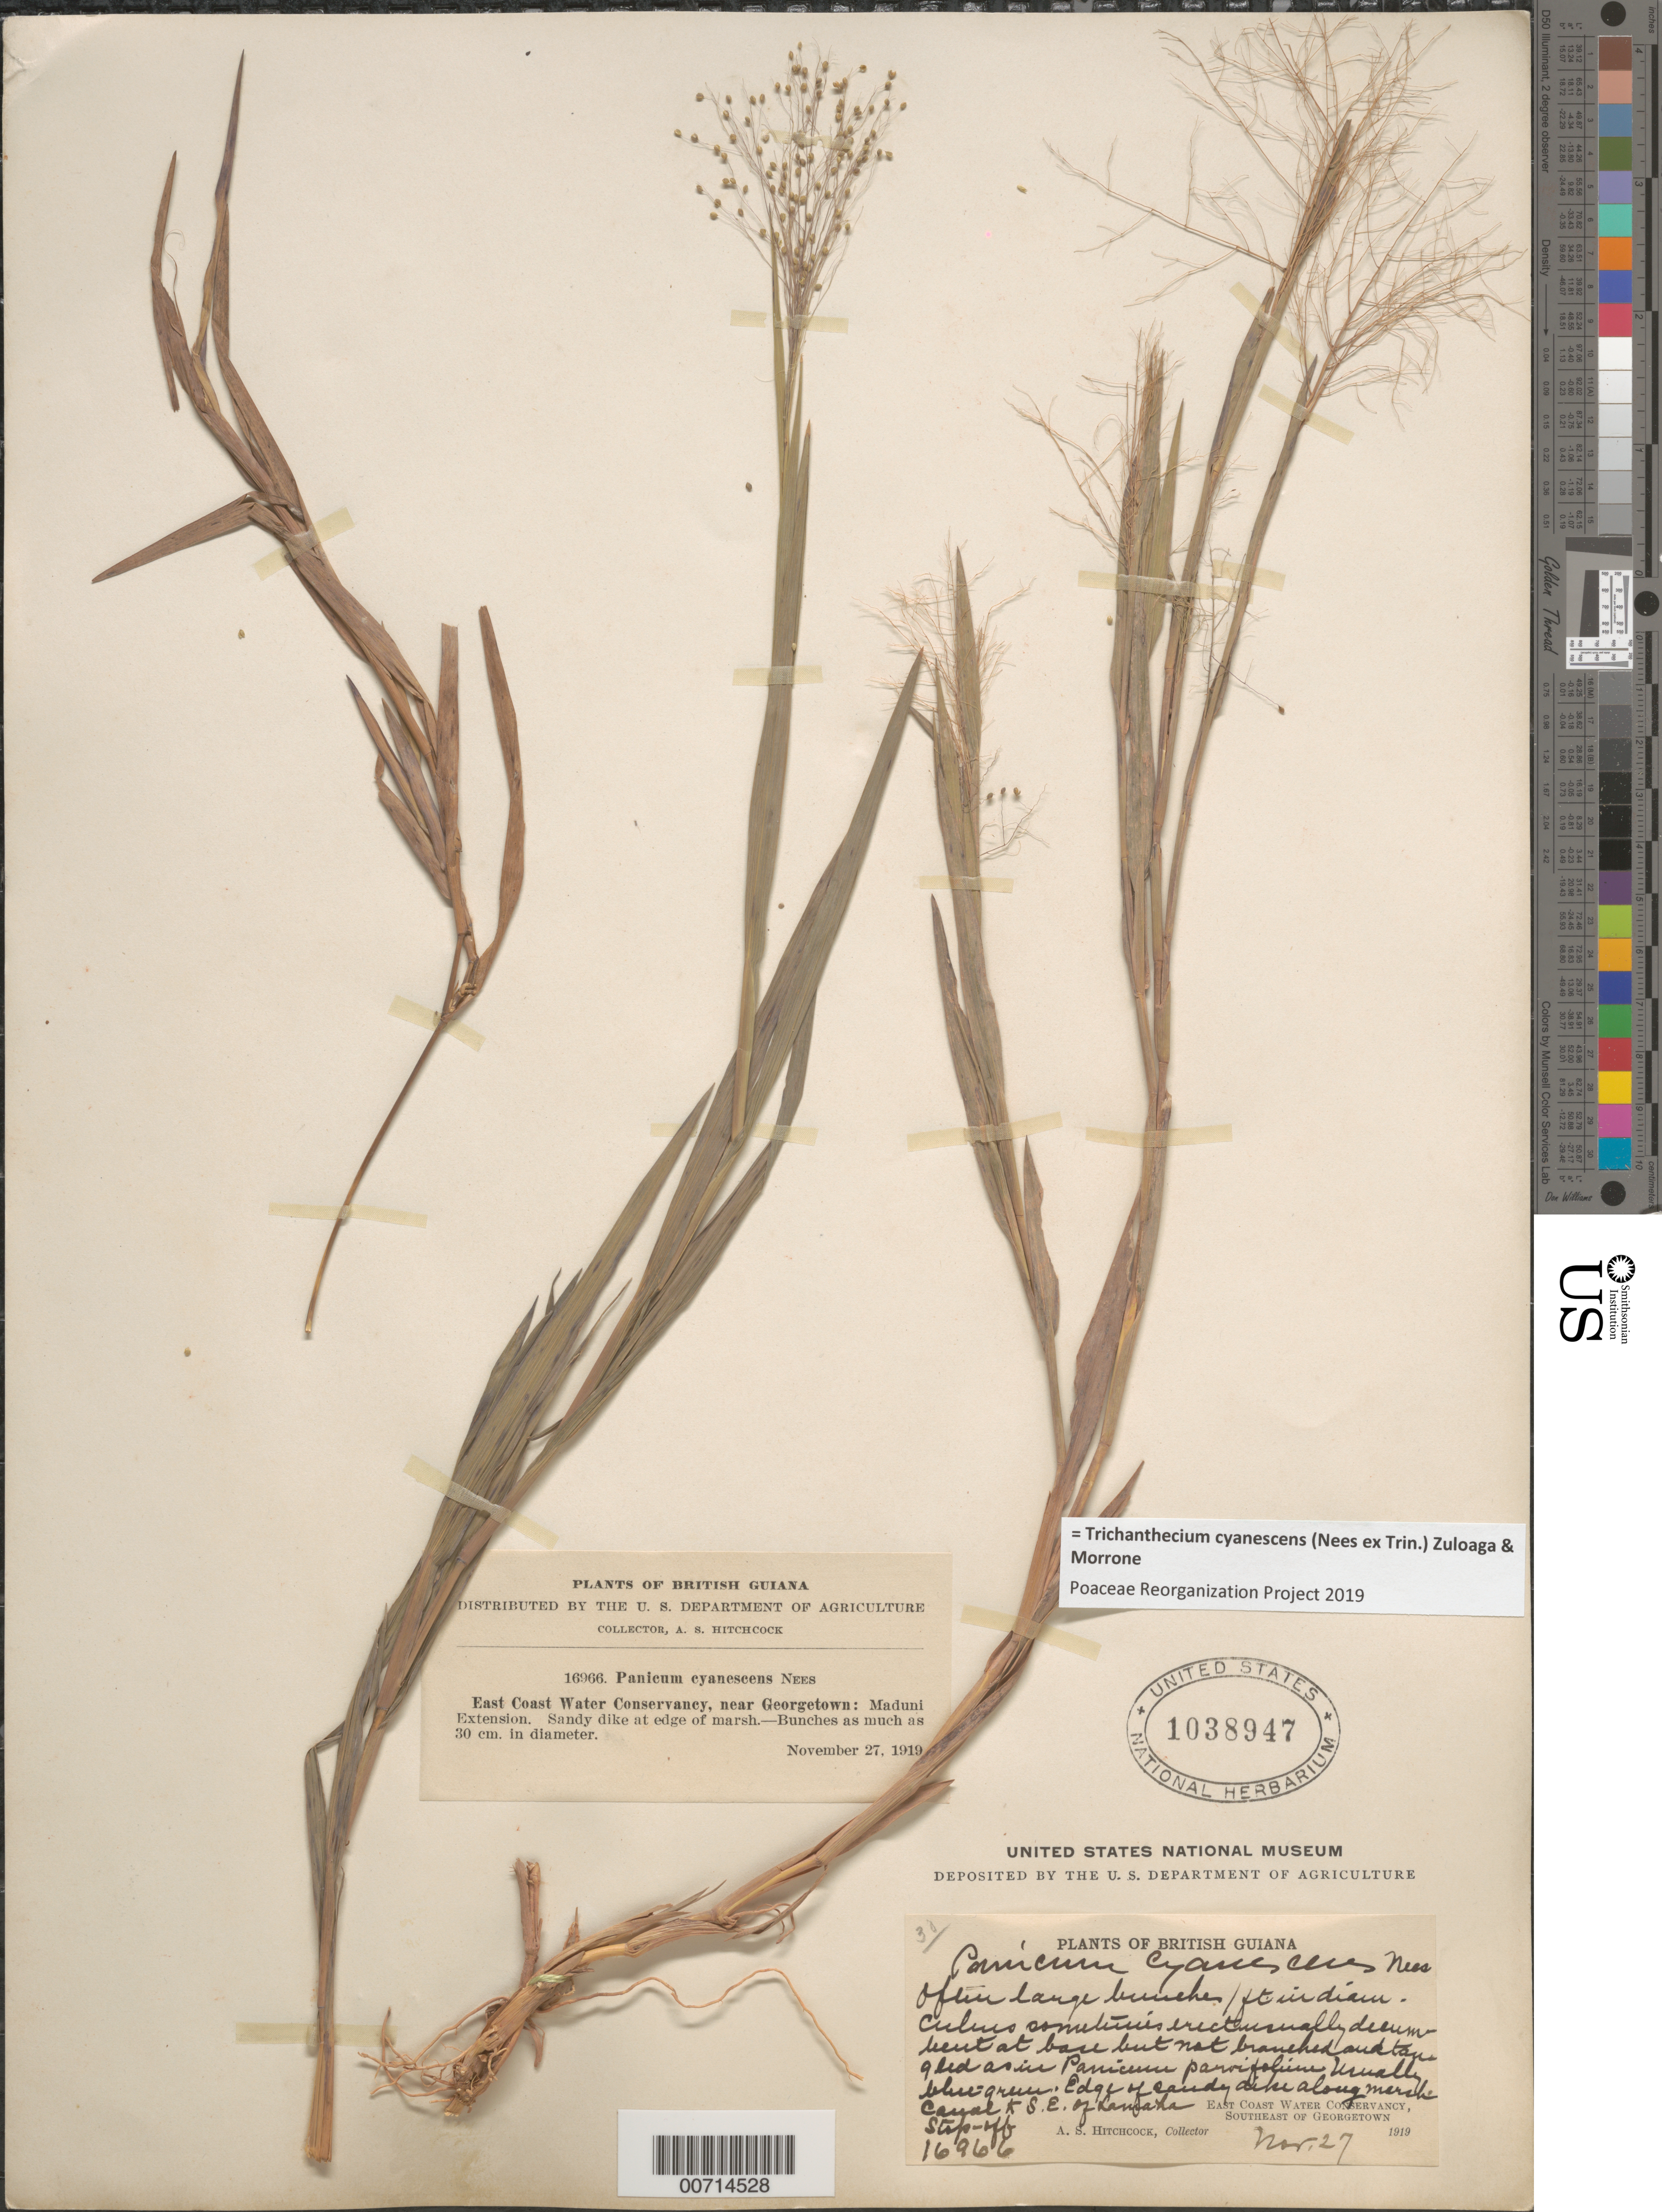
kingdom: Plantae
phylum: Tracheophyta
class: Liliopsida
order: Poales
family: Poaceae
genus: Trichanthecium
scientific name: Trichanthecium cyanescens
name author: (Nees ex Trin.) Zuloaga & Morrone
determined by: Poaceae Reorganization Project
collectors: A. S. Hitchcock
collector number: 16966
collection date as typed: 27-Nov-19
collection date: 1919-11-27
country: Guyana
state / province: Demerara-Mahaica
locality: Georgetown, SE of, East Coast Water Conservancy; canal SE of Lamaha Stop-off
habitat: Edge of sandy dike along marsh canal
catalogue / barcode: US 1038947